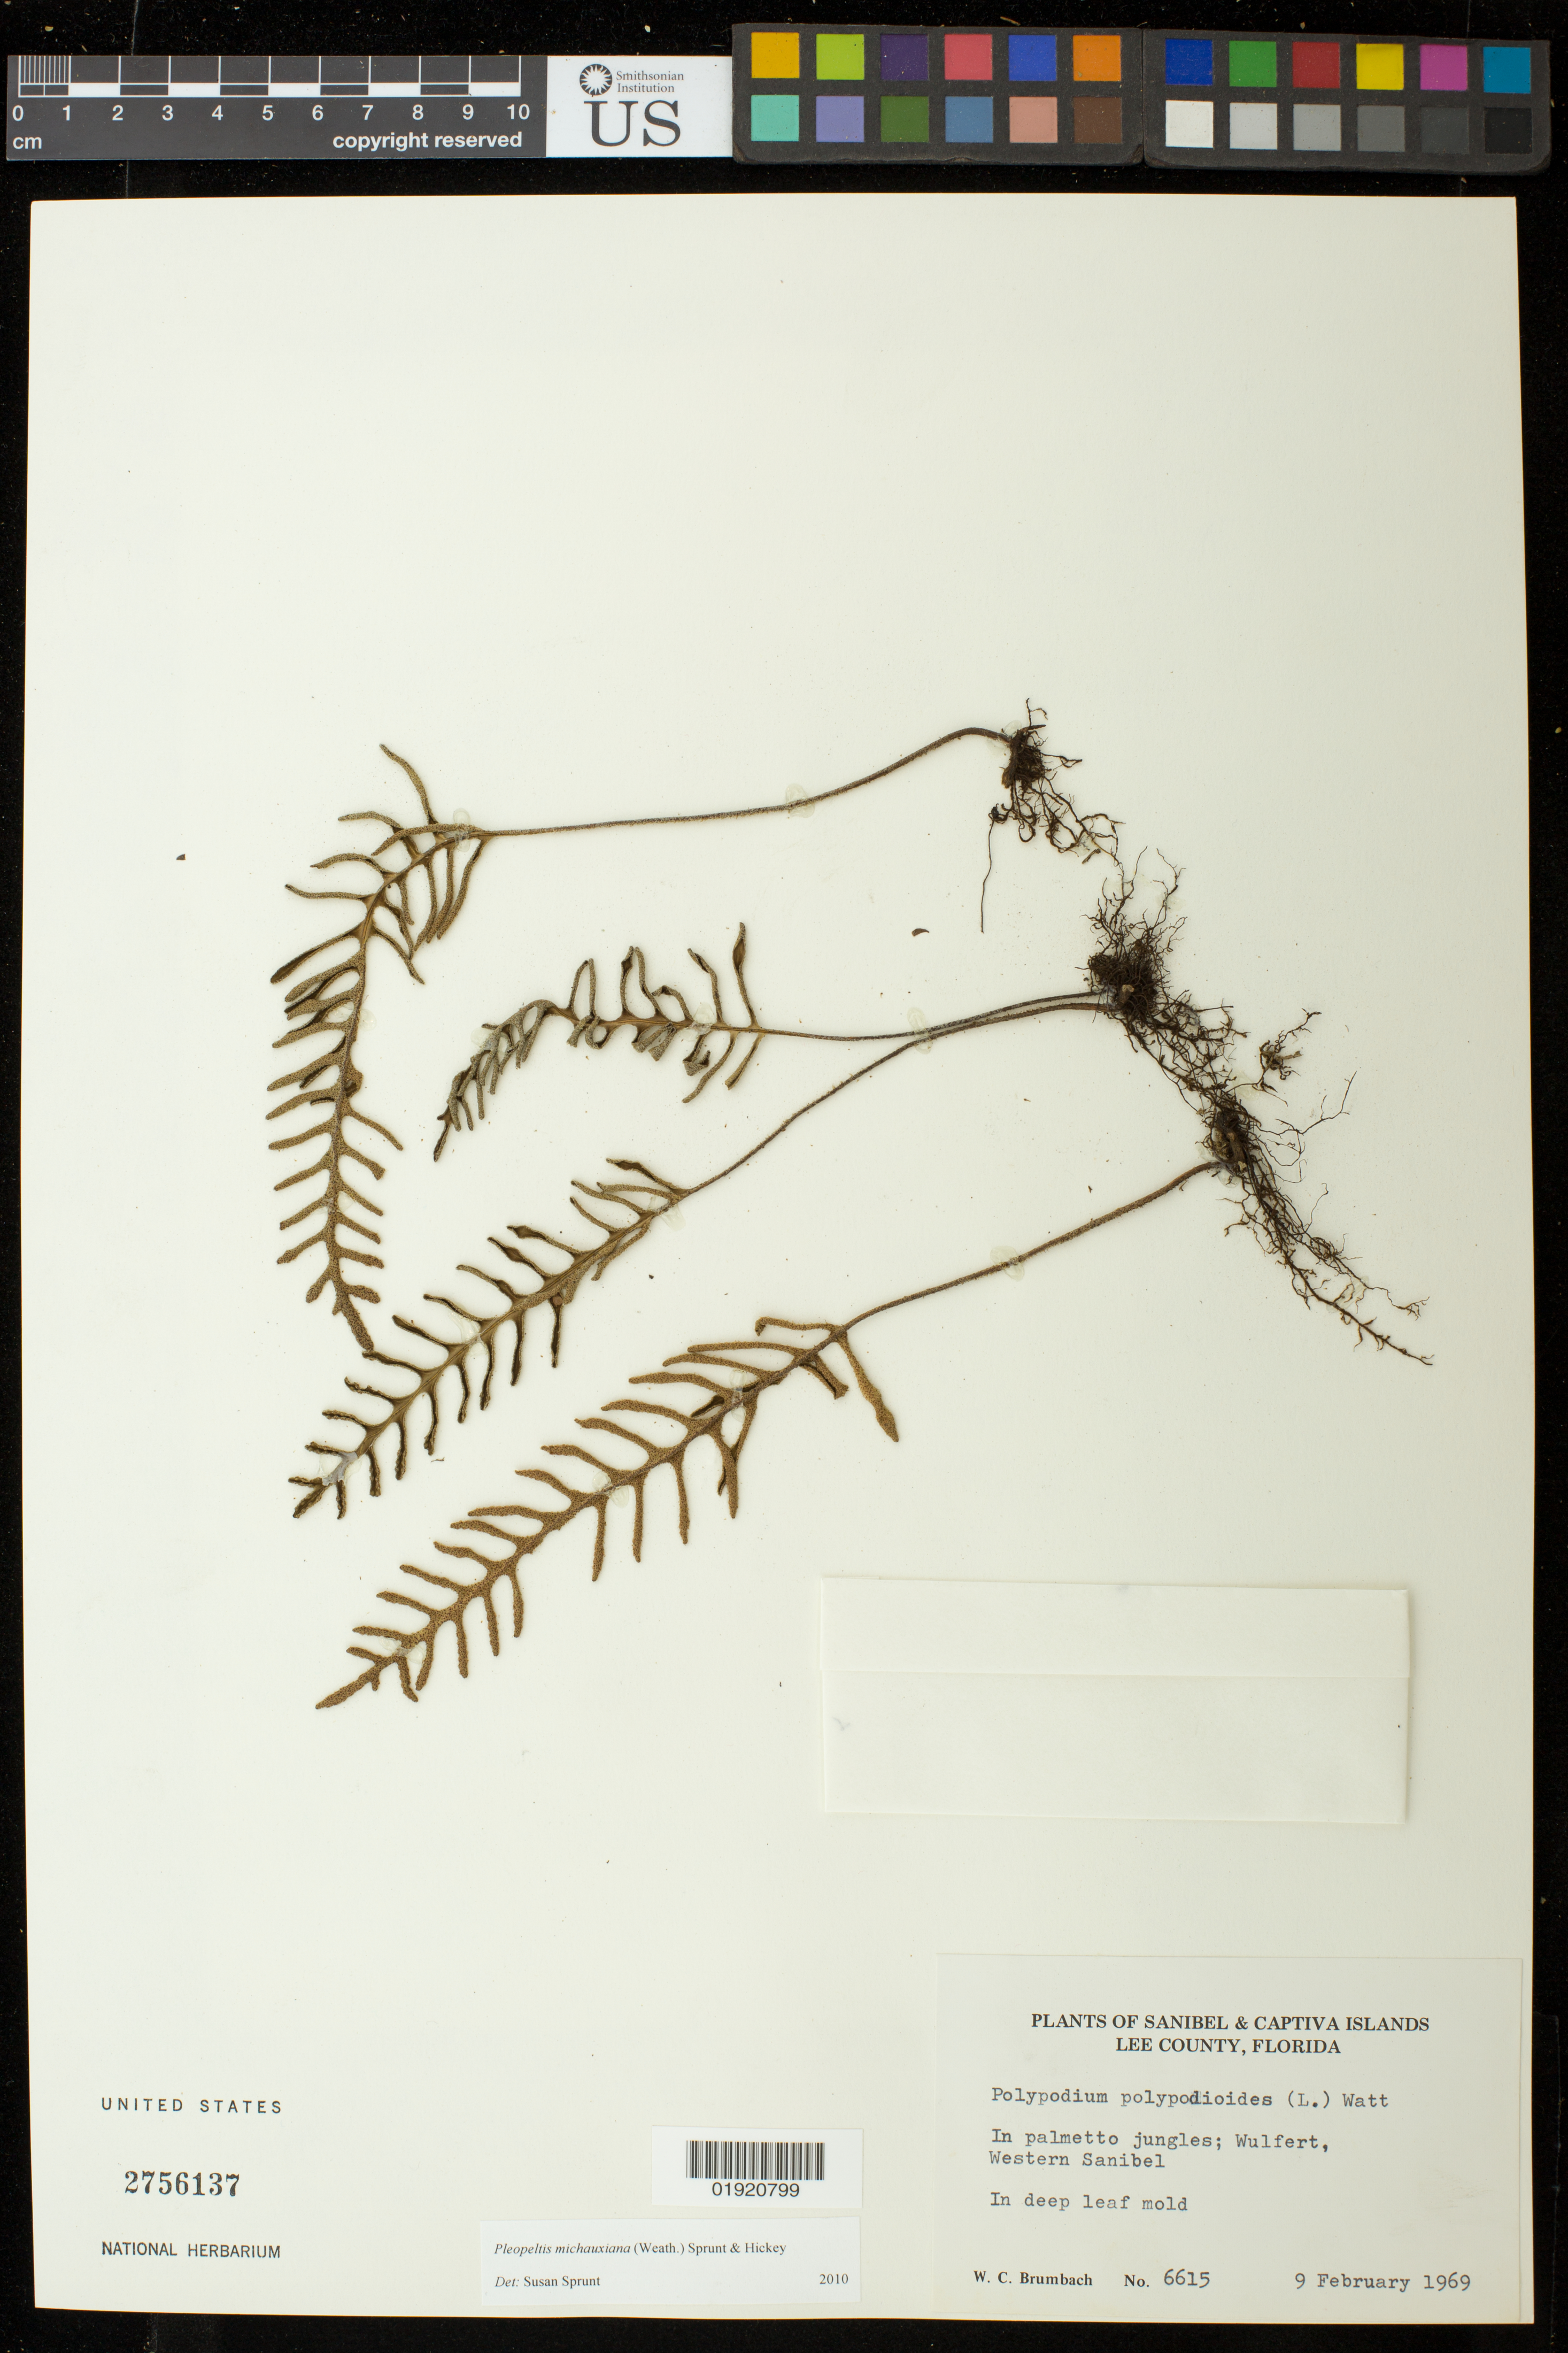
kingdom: Plantae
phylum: Tracheophyta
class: Polypodiopsida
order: Polypodiales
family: Polypodiaceae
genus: Pleopeltis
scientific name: Pleopeltis michauxiana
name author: (Weath.) Hickey & Sprunt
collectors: W. C. Brumbach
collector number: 6615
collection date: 1969-02-09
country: United States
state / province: Florida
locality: Florida. Wulfert, Western Sanibel.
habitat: In palmetto jungles; in deep leaf mold.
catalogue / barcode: US 2756137